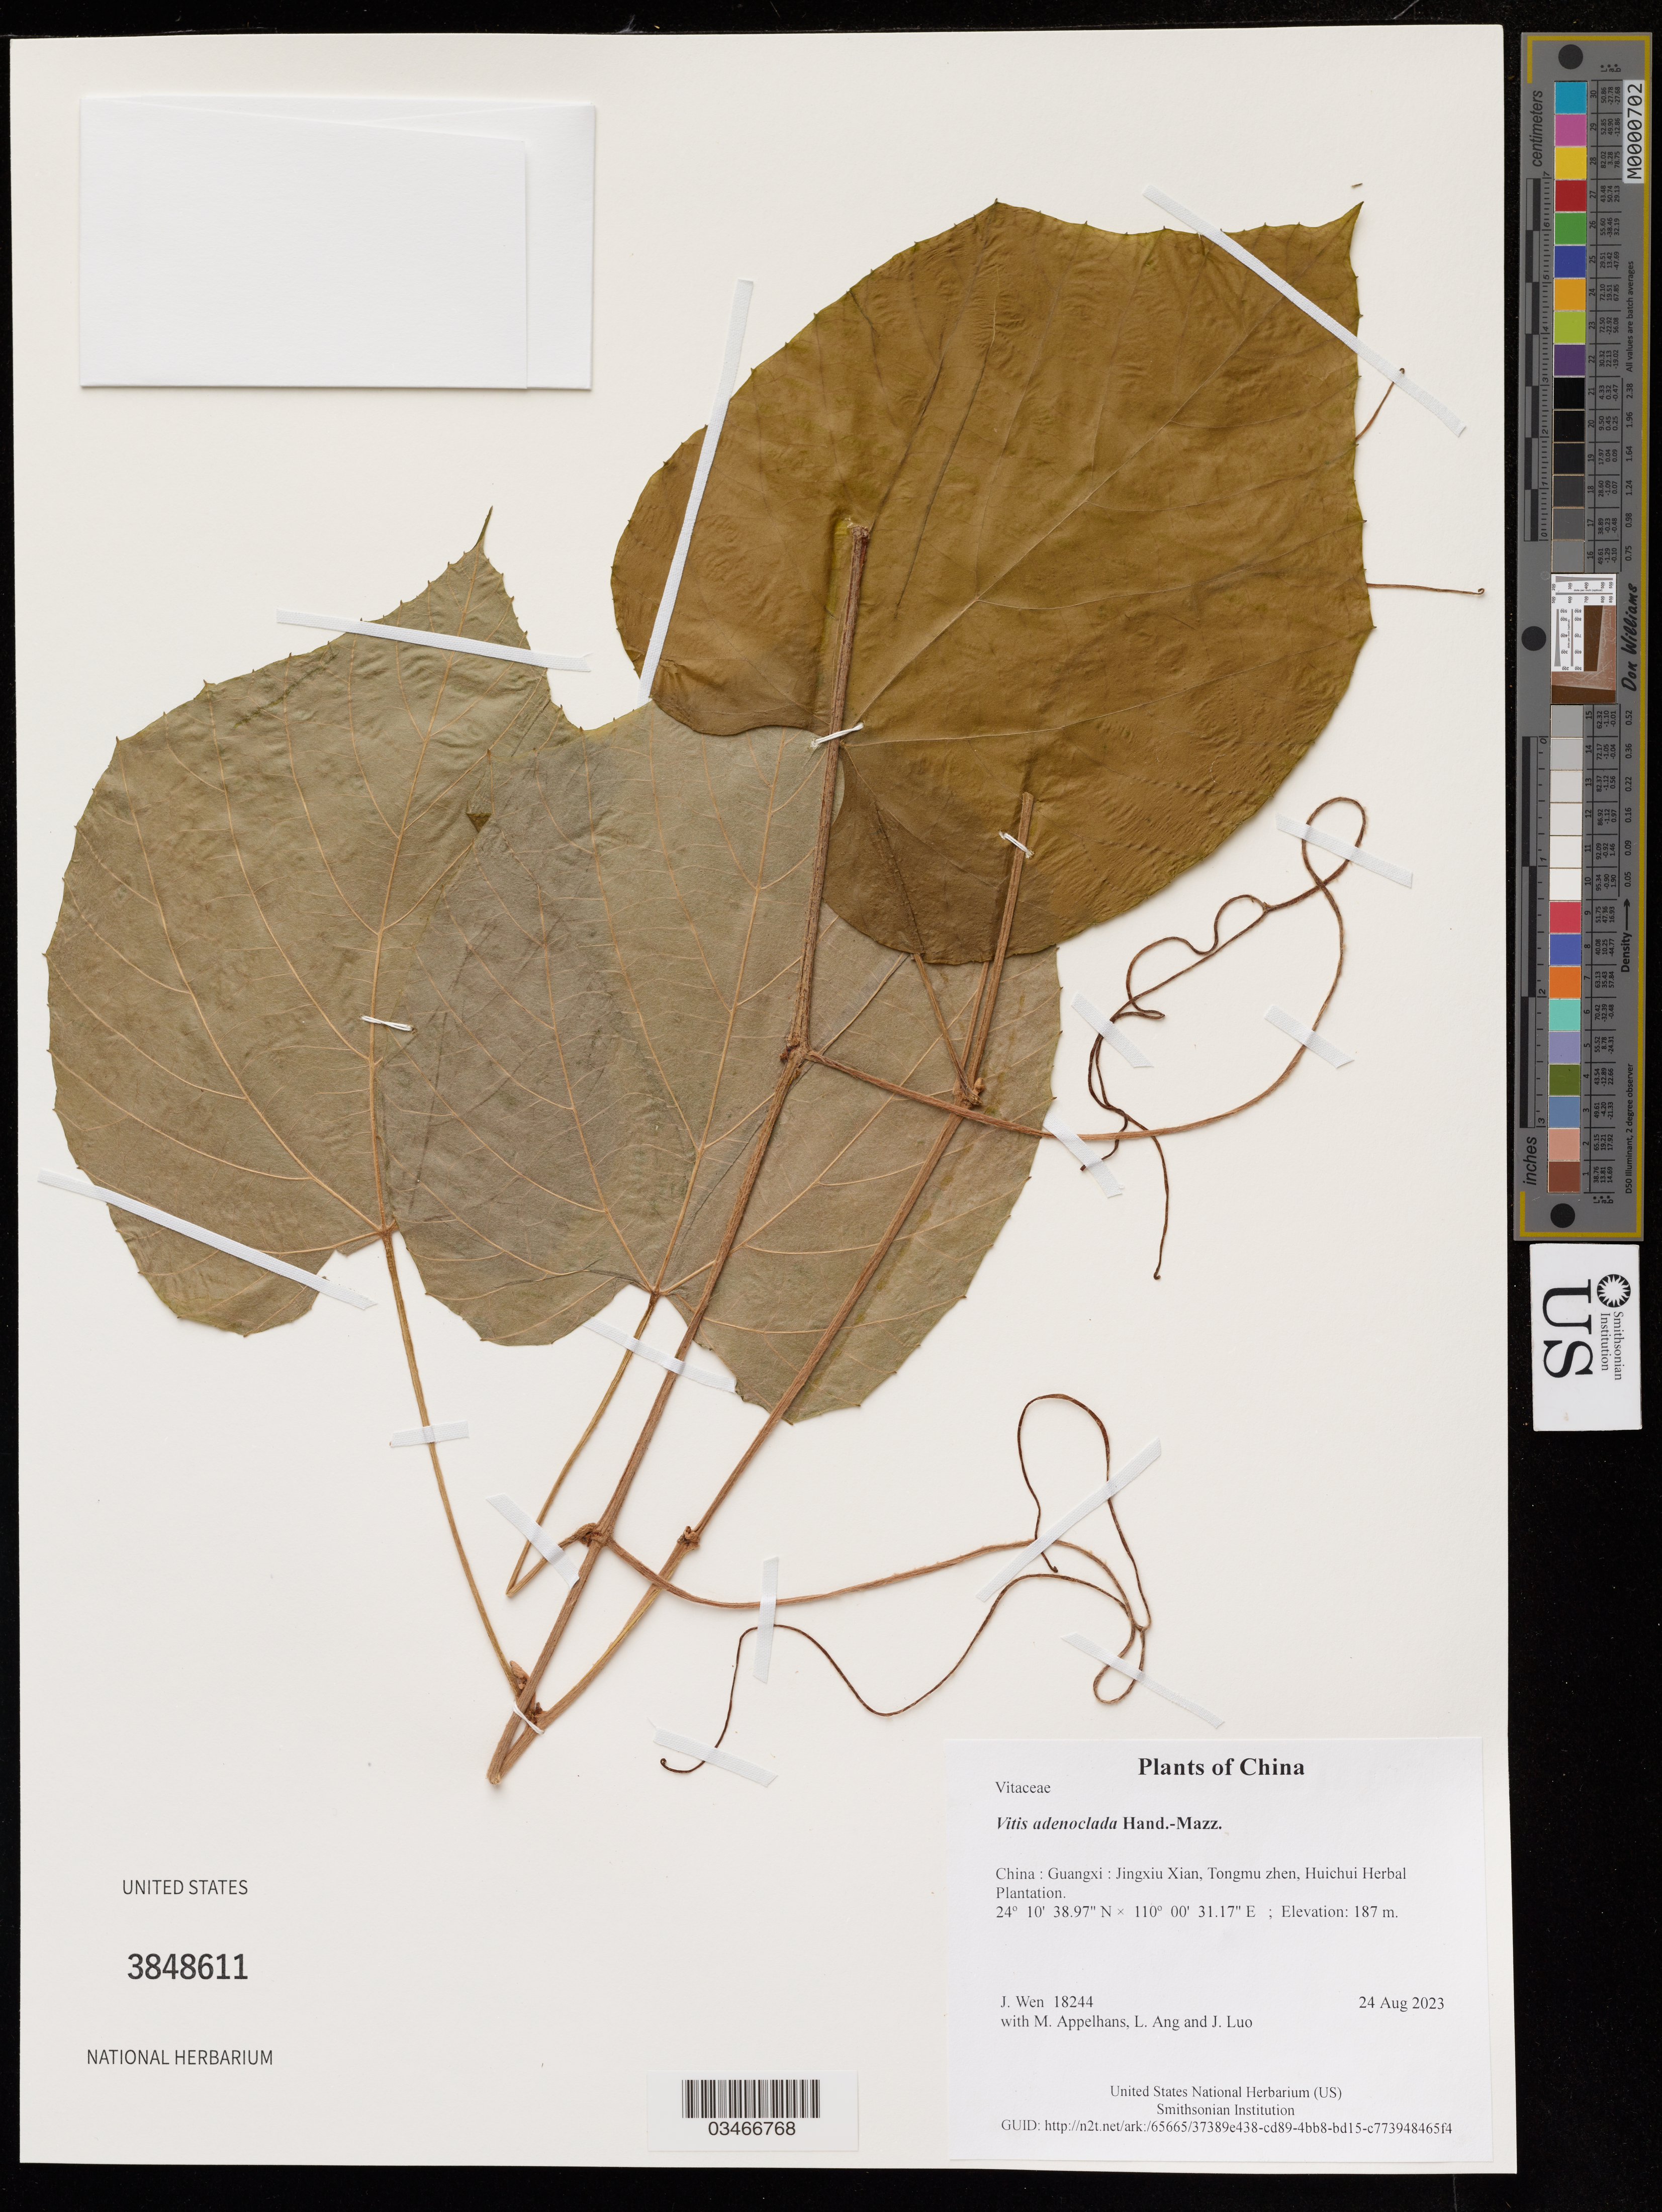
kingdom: Plantae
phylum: Tracheophyta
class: Magnoliopsida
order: Vitales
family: Vitaceae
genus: Vitis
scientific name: Vitis adenoclada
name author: Hand.-Mazz.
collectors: J. Wen, M. Appelhans, L. Ang & J. Luo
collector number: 18244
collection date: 2023-08-24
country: China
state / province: Guangxi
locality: Jingxiu Xian, Tongmu zhen, Huichui Herbal Plantation.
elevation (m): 187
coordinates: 24.177491 N, 110.008657 E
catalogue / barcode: US 3848611